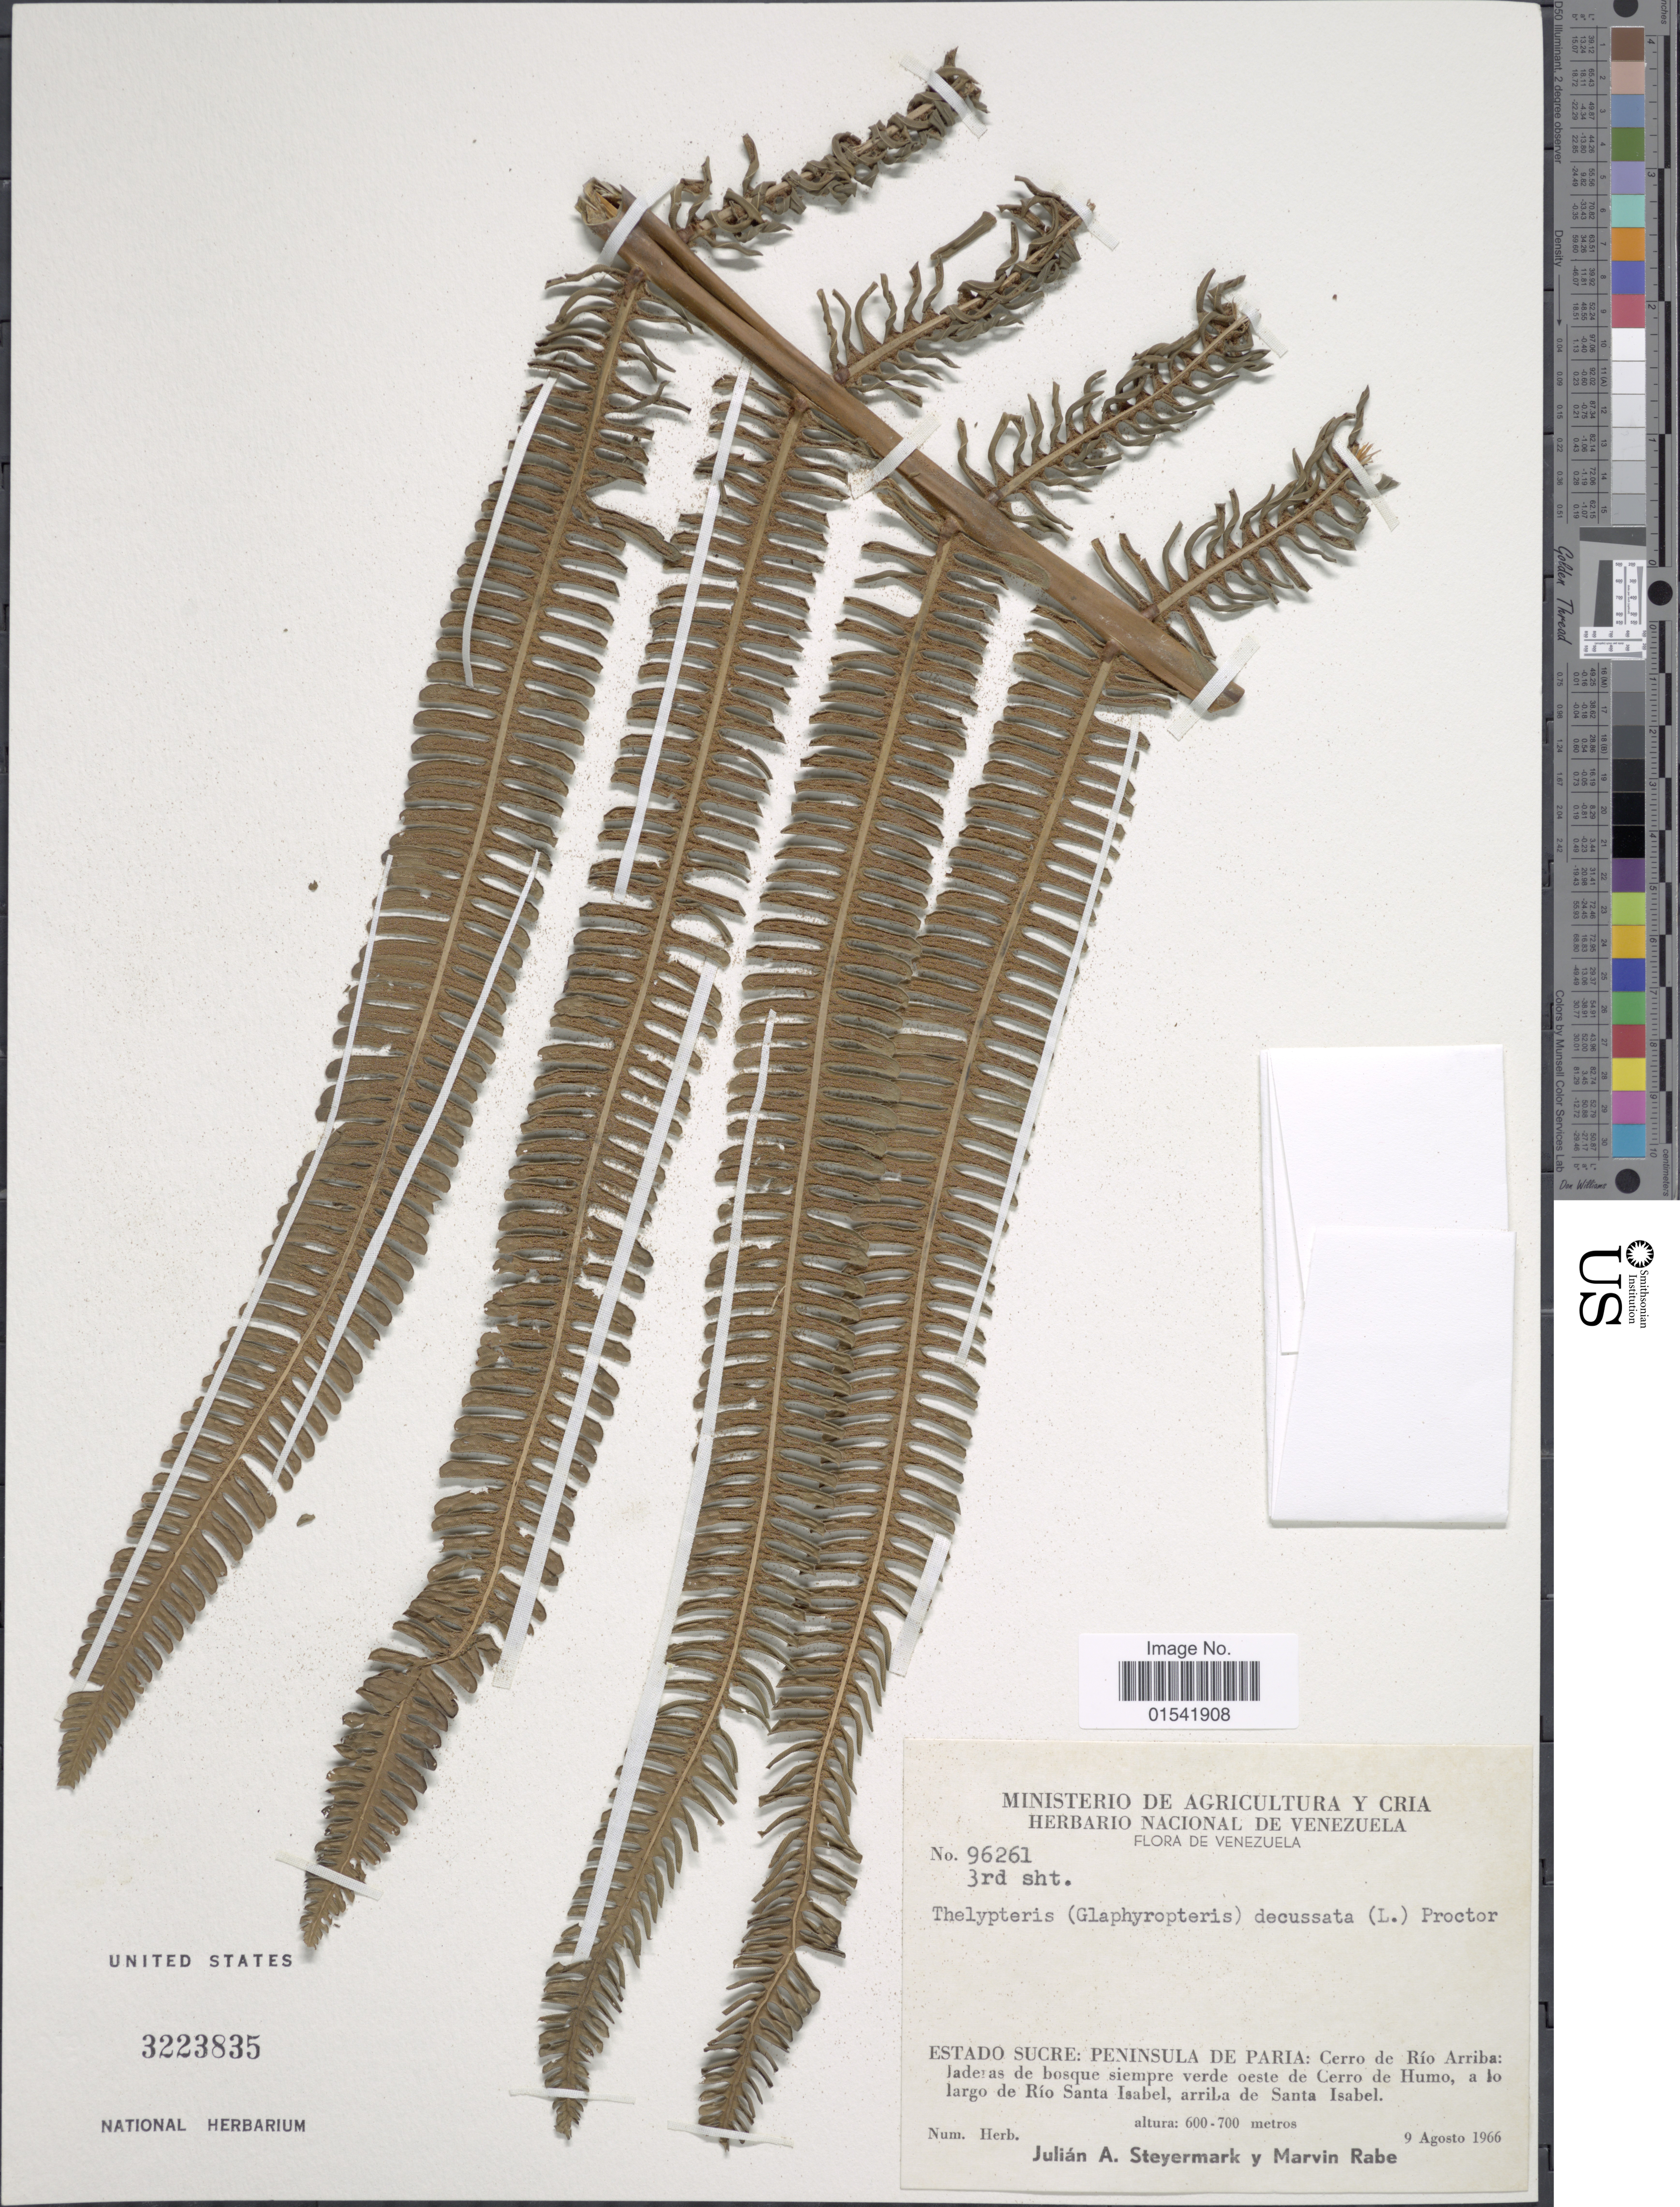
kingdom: Plantae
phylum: Tracheophyta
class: Polypodiopsida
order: Polypodiales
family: Thelypteridaceae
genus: Steiropteris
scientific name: Steiropteris decussata var. decussata (L.) comb. nov., ined. 2015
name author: (L.)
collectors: J. Steyermark & M. Rabe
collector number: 96261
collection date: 1966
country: Venezuela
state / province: Sucre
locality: Peninsula de Paria: Cerro de Río Arriba: laderas de bosque siempre verde oeste de Cerro de Humo, a lo largo de Río Santa Isabel, arriba de Santa Isabel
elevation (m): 600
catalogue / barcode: US 3223835